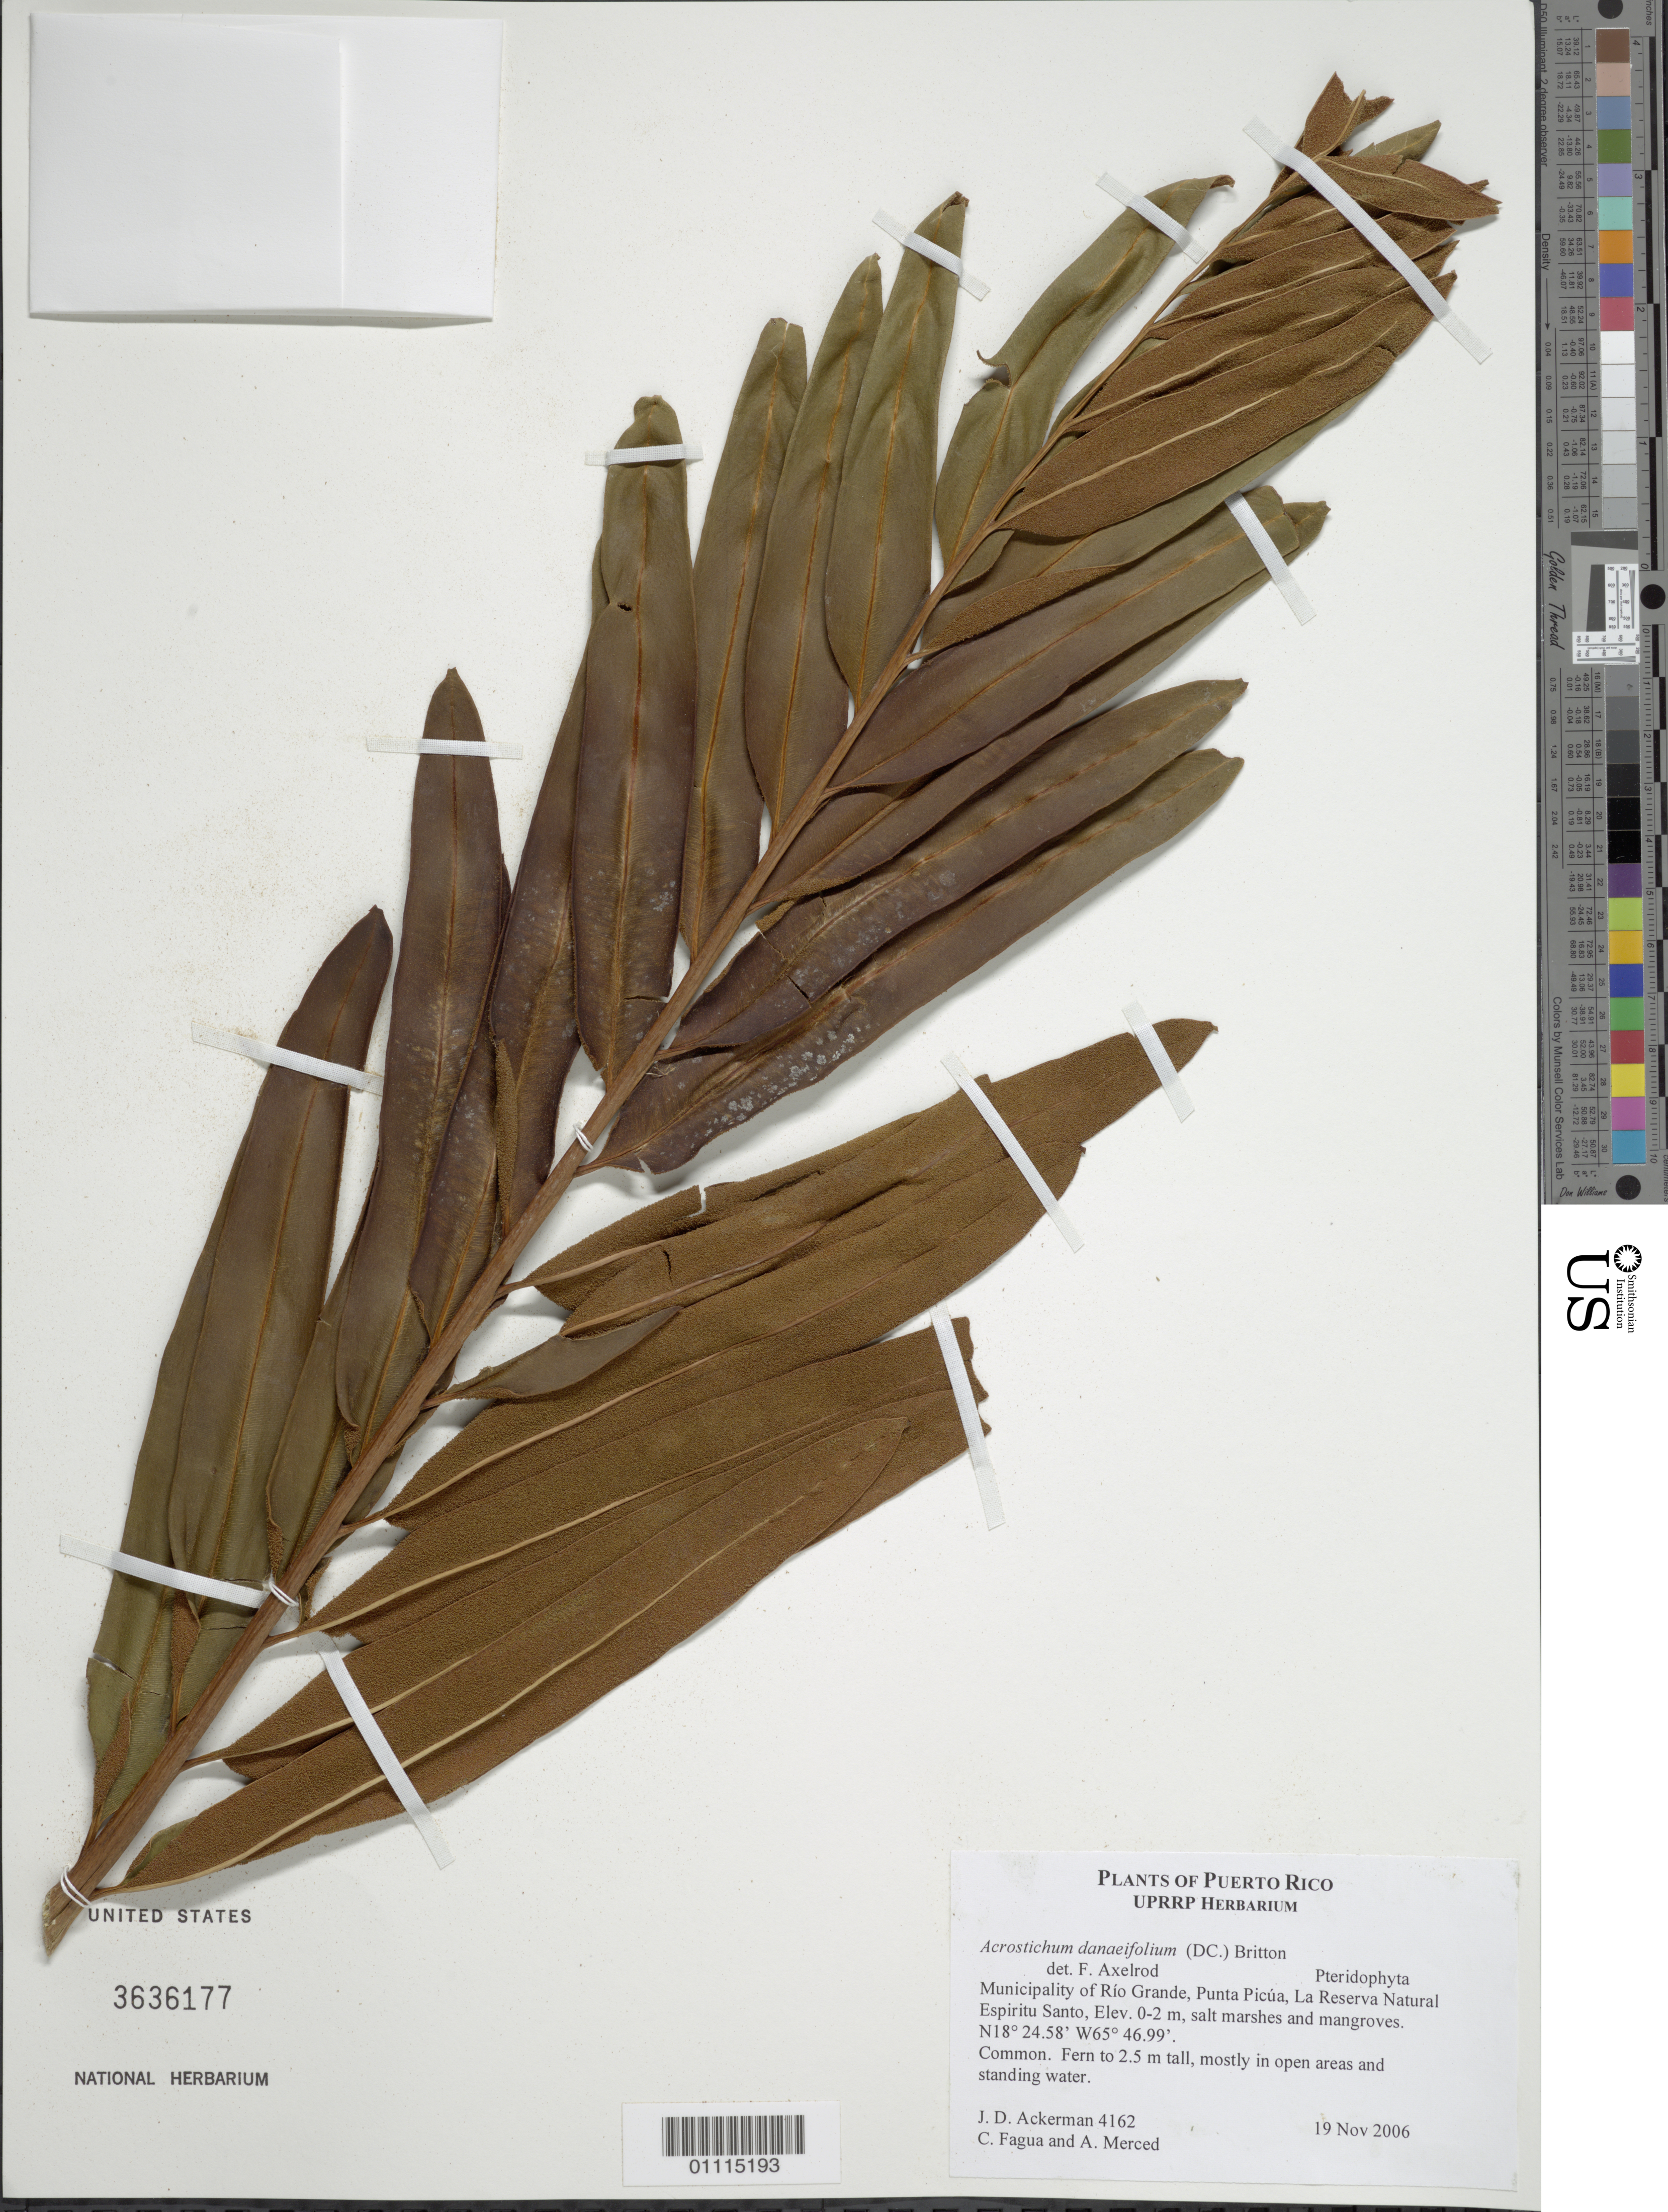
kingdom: Plantae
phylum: Tracheophyta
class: Polypodiopsida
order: Polypodiales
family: Pteridaceae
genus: Acrostichum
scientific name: Acrostichum danaeifolium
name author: Langsd. & Fisch.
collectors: J. D. Ackerman, C. Fagua & A. Merced Alejandro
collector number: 4162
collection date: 2006-11-19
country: Puerto Rico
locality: Mun. Río Grande, Punta Picúa, La Reserva Natural Espiritu Santo.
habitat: Mostly in open areas and standing water.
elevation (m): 0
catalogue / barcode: US 3636177